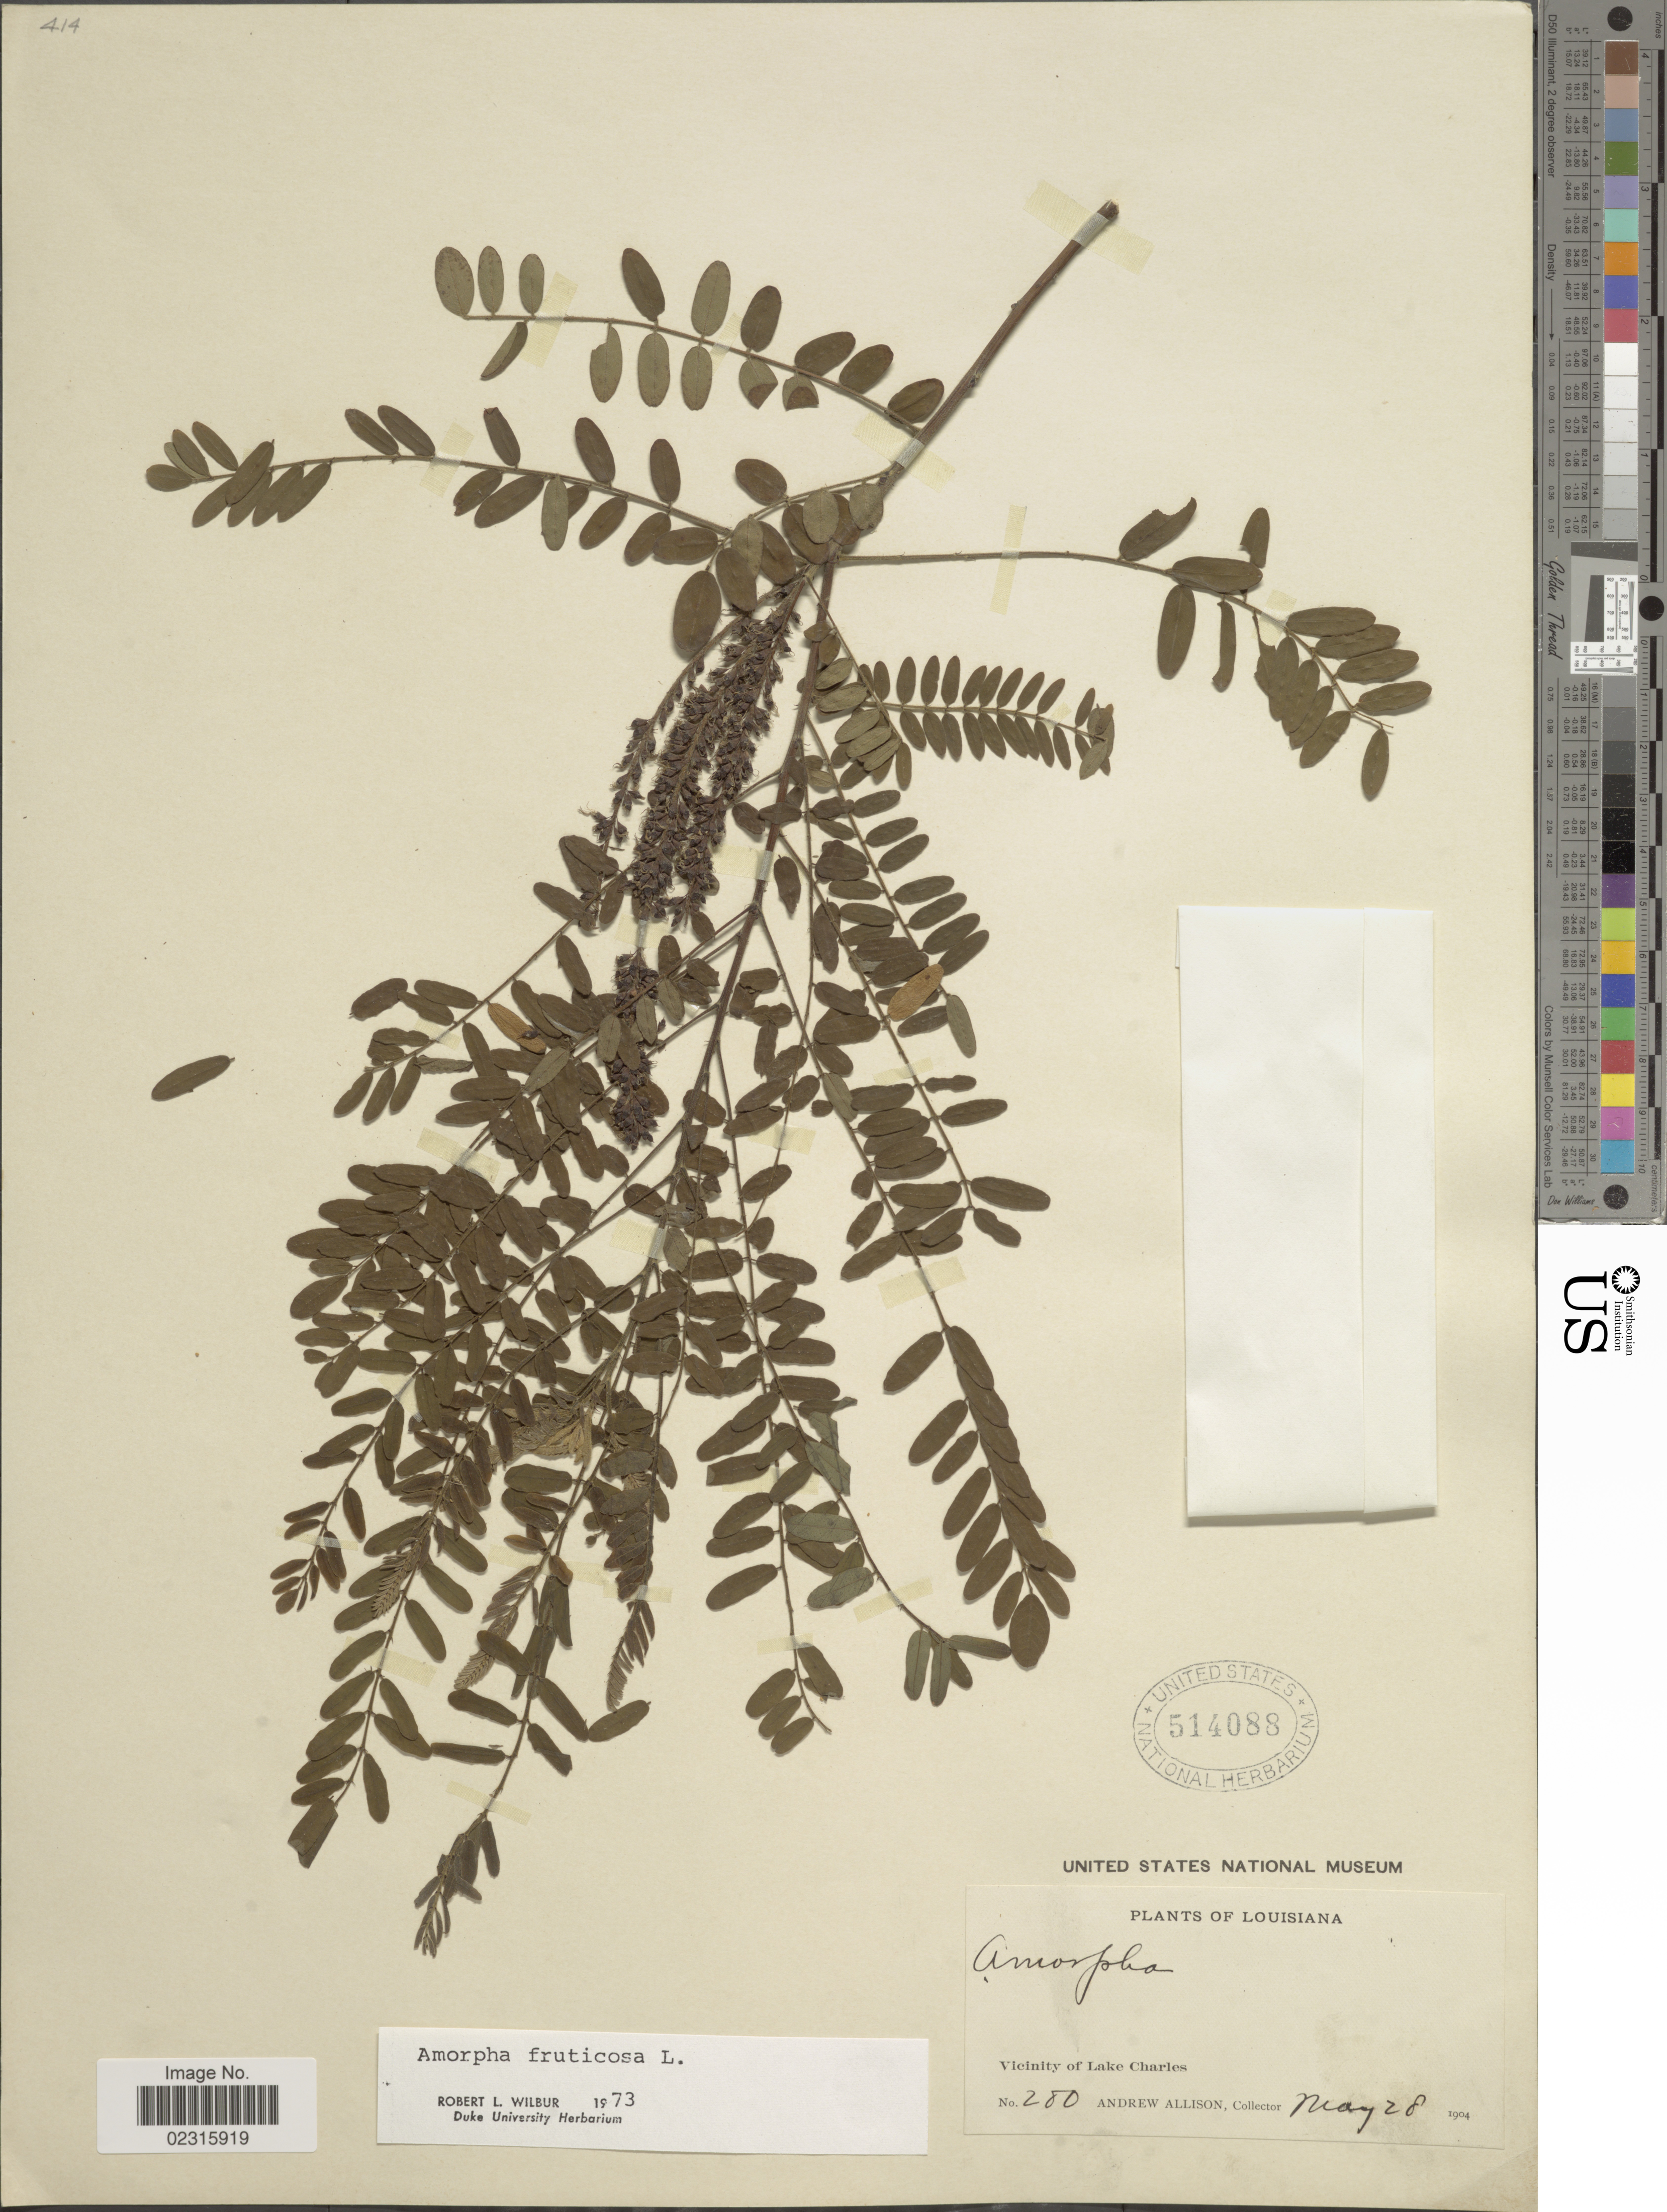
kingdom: Plantae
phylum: Tracheophyta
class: Magnoliopsida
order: Fabales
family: Fabaceae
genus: Amorpha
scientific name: Amorpha fruticosa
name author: L.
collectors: A. Allison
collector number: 280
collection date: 1904-05-28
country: United States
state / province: Louisiana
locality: Vicinity of Lake Charles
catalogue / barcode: US 514088